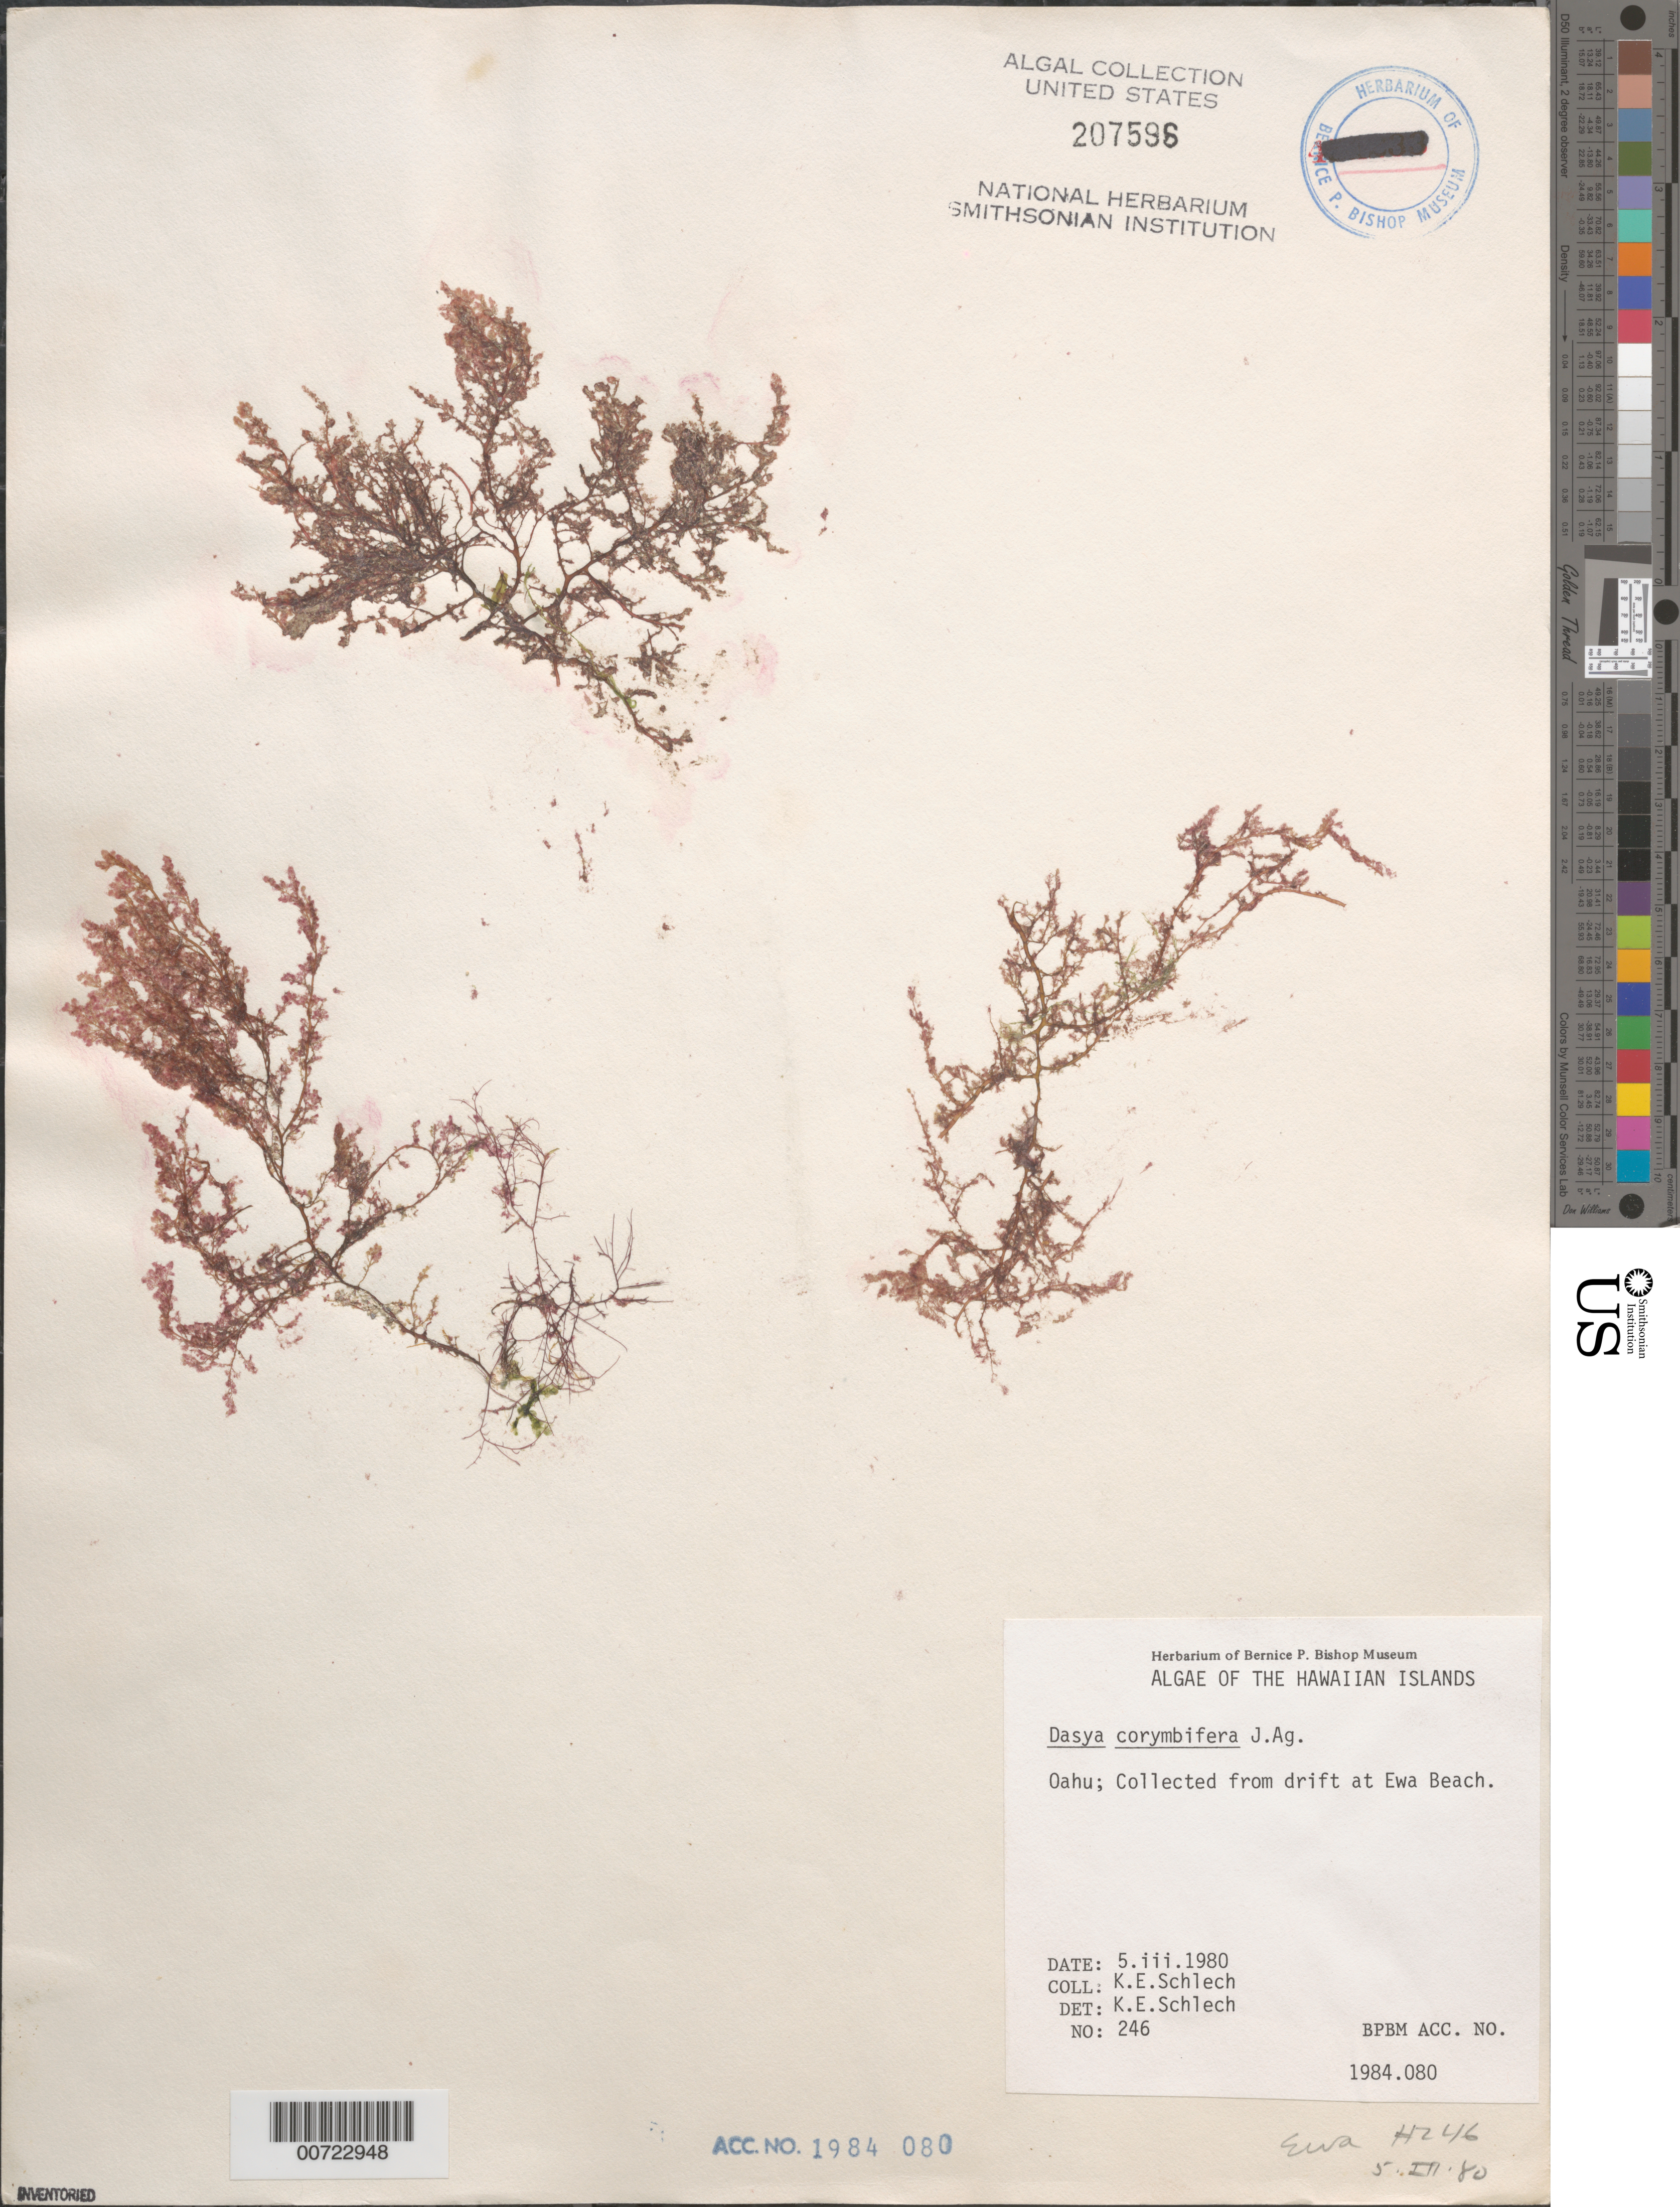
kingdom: Plantae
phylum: Rhodophyta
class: Florideophyceae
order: Ceramiales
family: Dasyaceae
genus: Dasya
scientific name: Dasya corymbifera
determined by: Schlech, K. E.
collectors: K. Schlech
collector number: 246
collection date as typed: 05 Mar 1980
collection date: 1980-03-05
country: United States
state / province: Hawaii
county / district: Honolulu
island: Oahu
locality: Ewa Beach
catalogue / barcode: US 207596